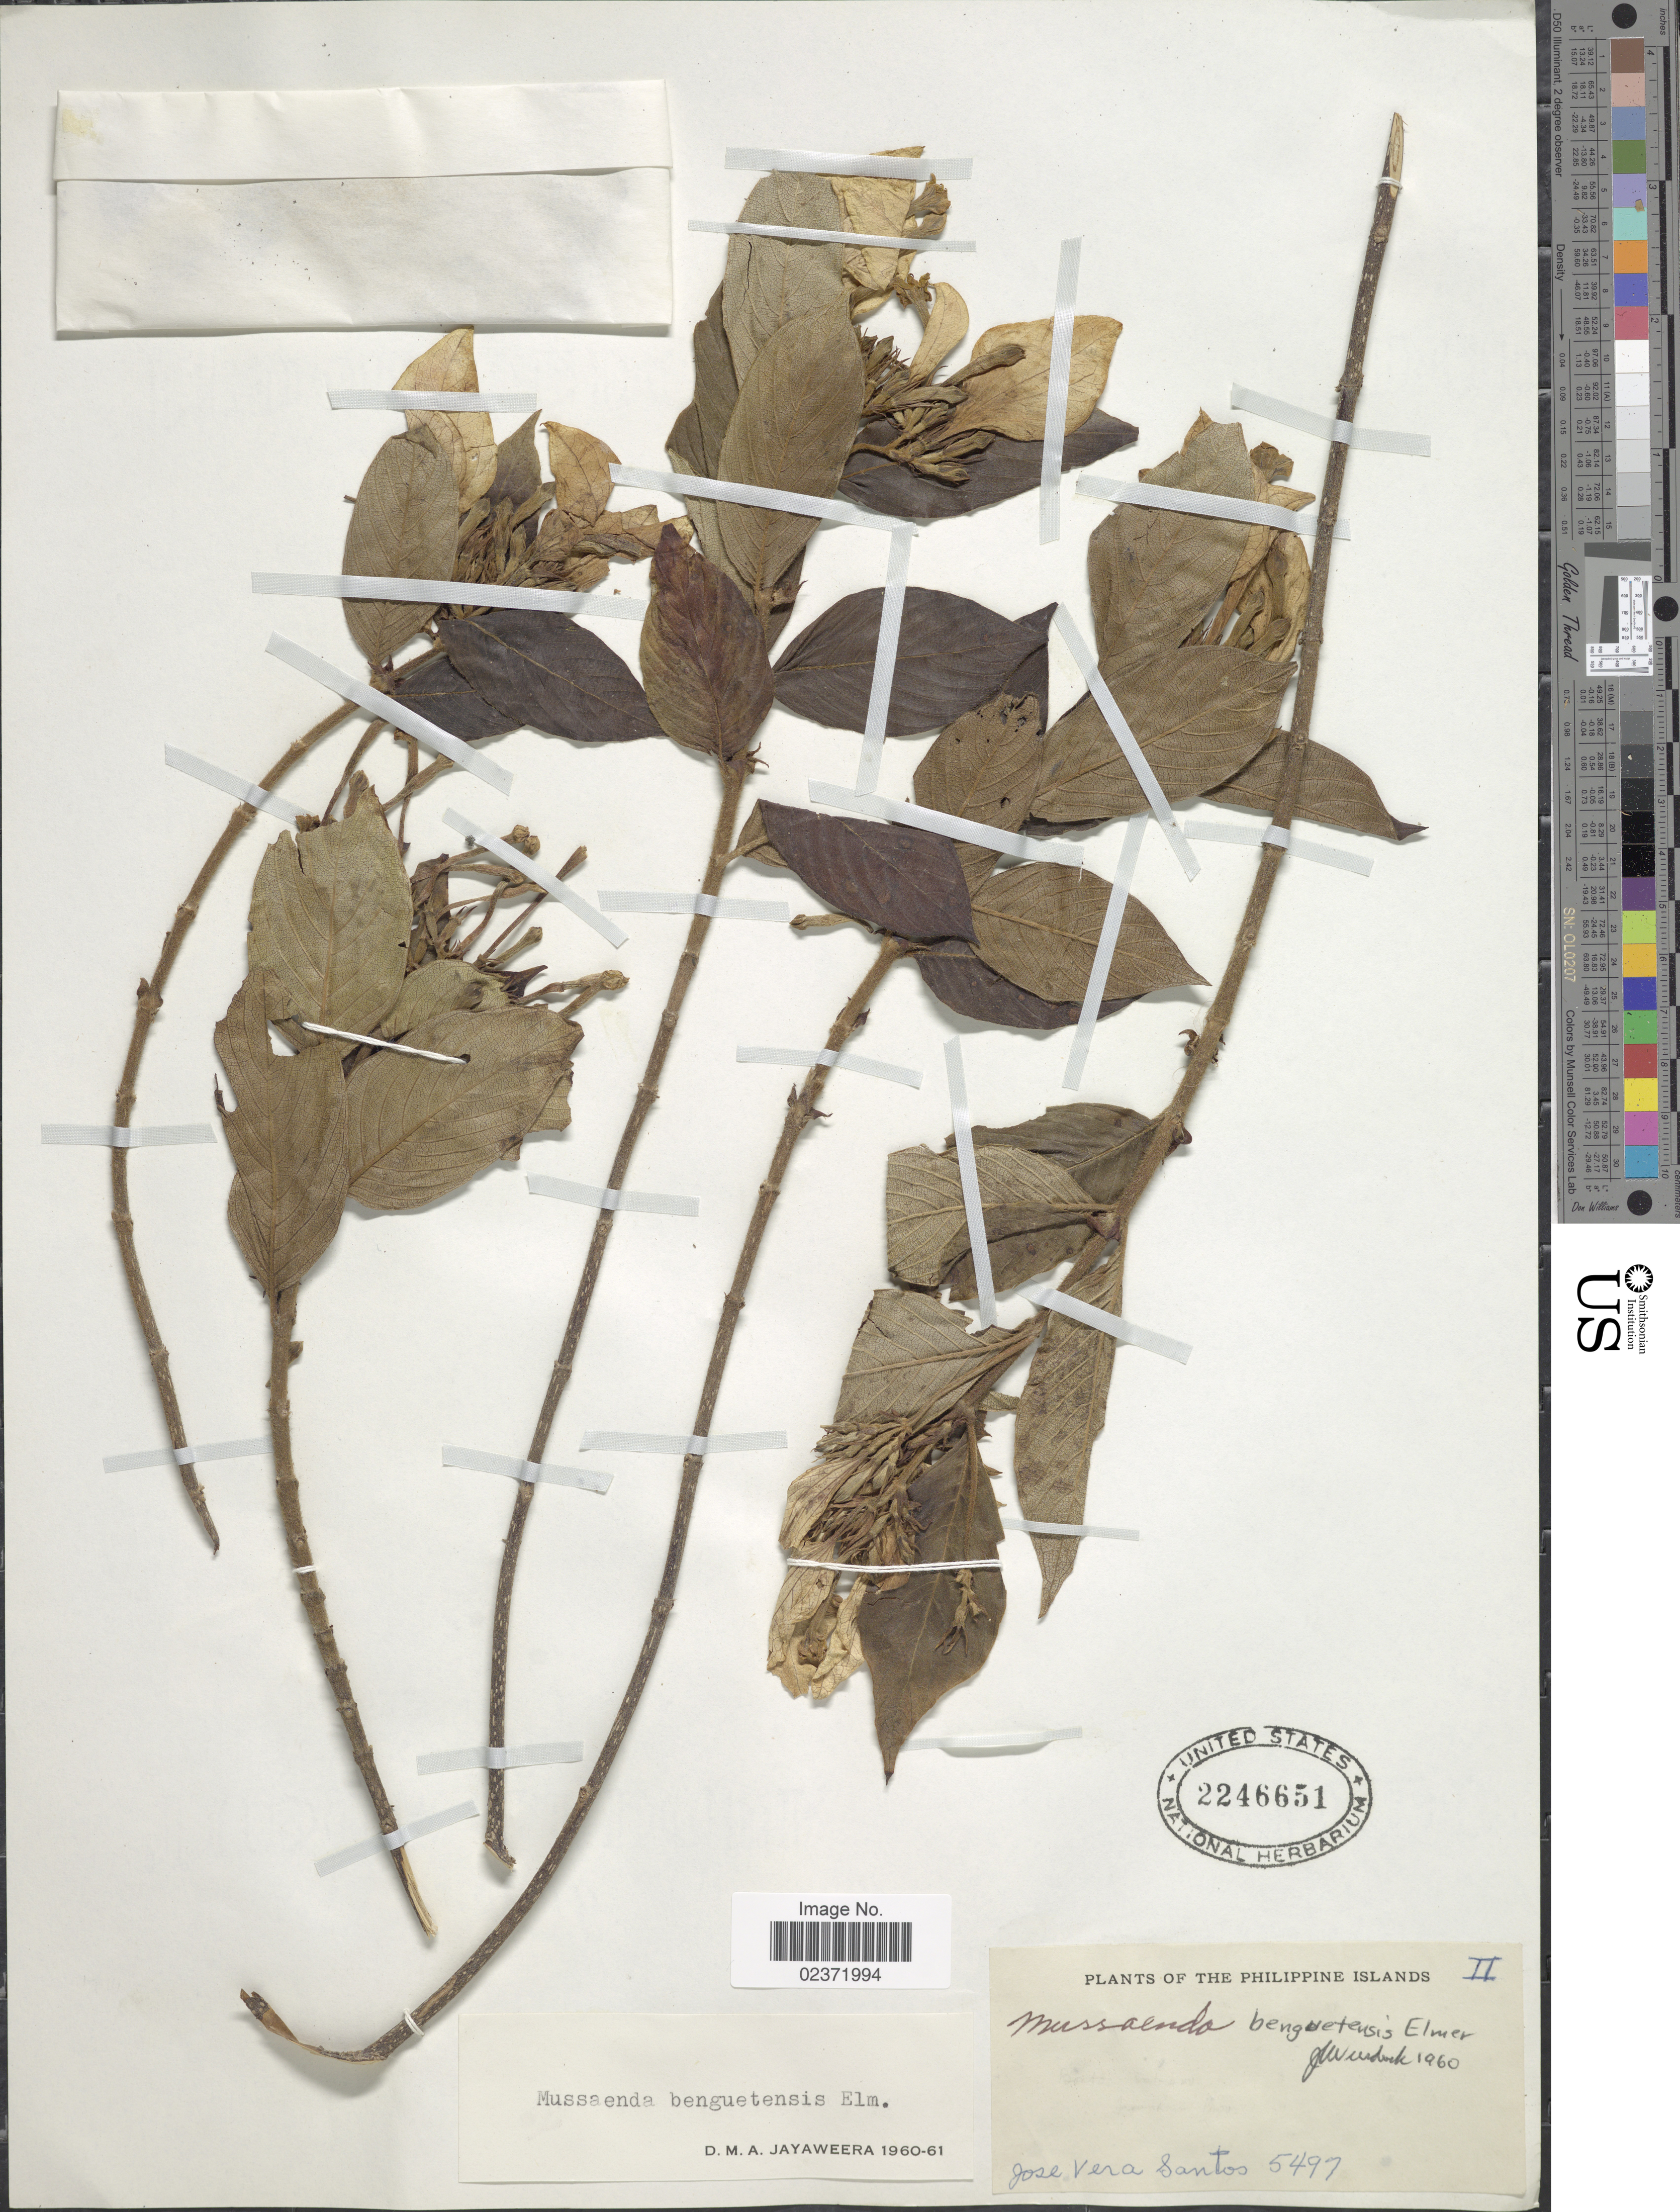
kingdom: Plantae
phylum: Tracheophyta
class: Magnoliopsida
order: Gentianales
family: Rubiaceae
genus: Mussaenda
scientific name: Mussaenda benguetensis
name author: Elmer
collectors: J. V. Santos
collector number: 5497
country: Philippines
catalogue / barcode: US 2246651